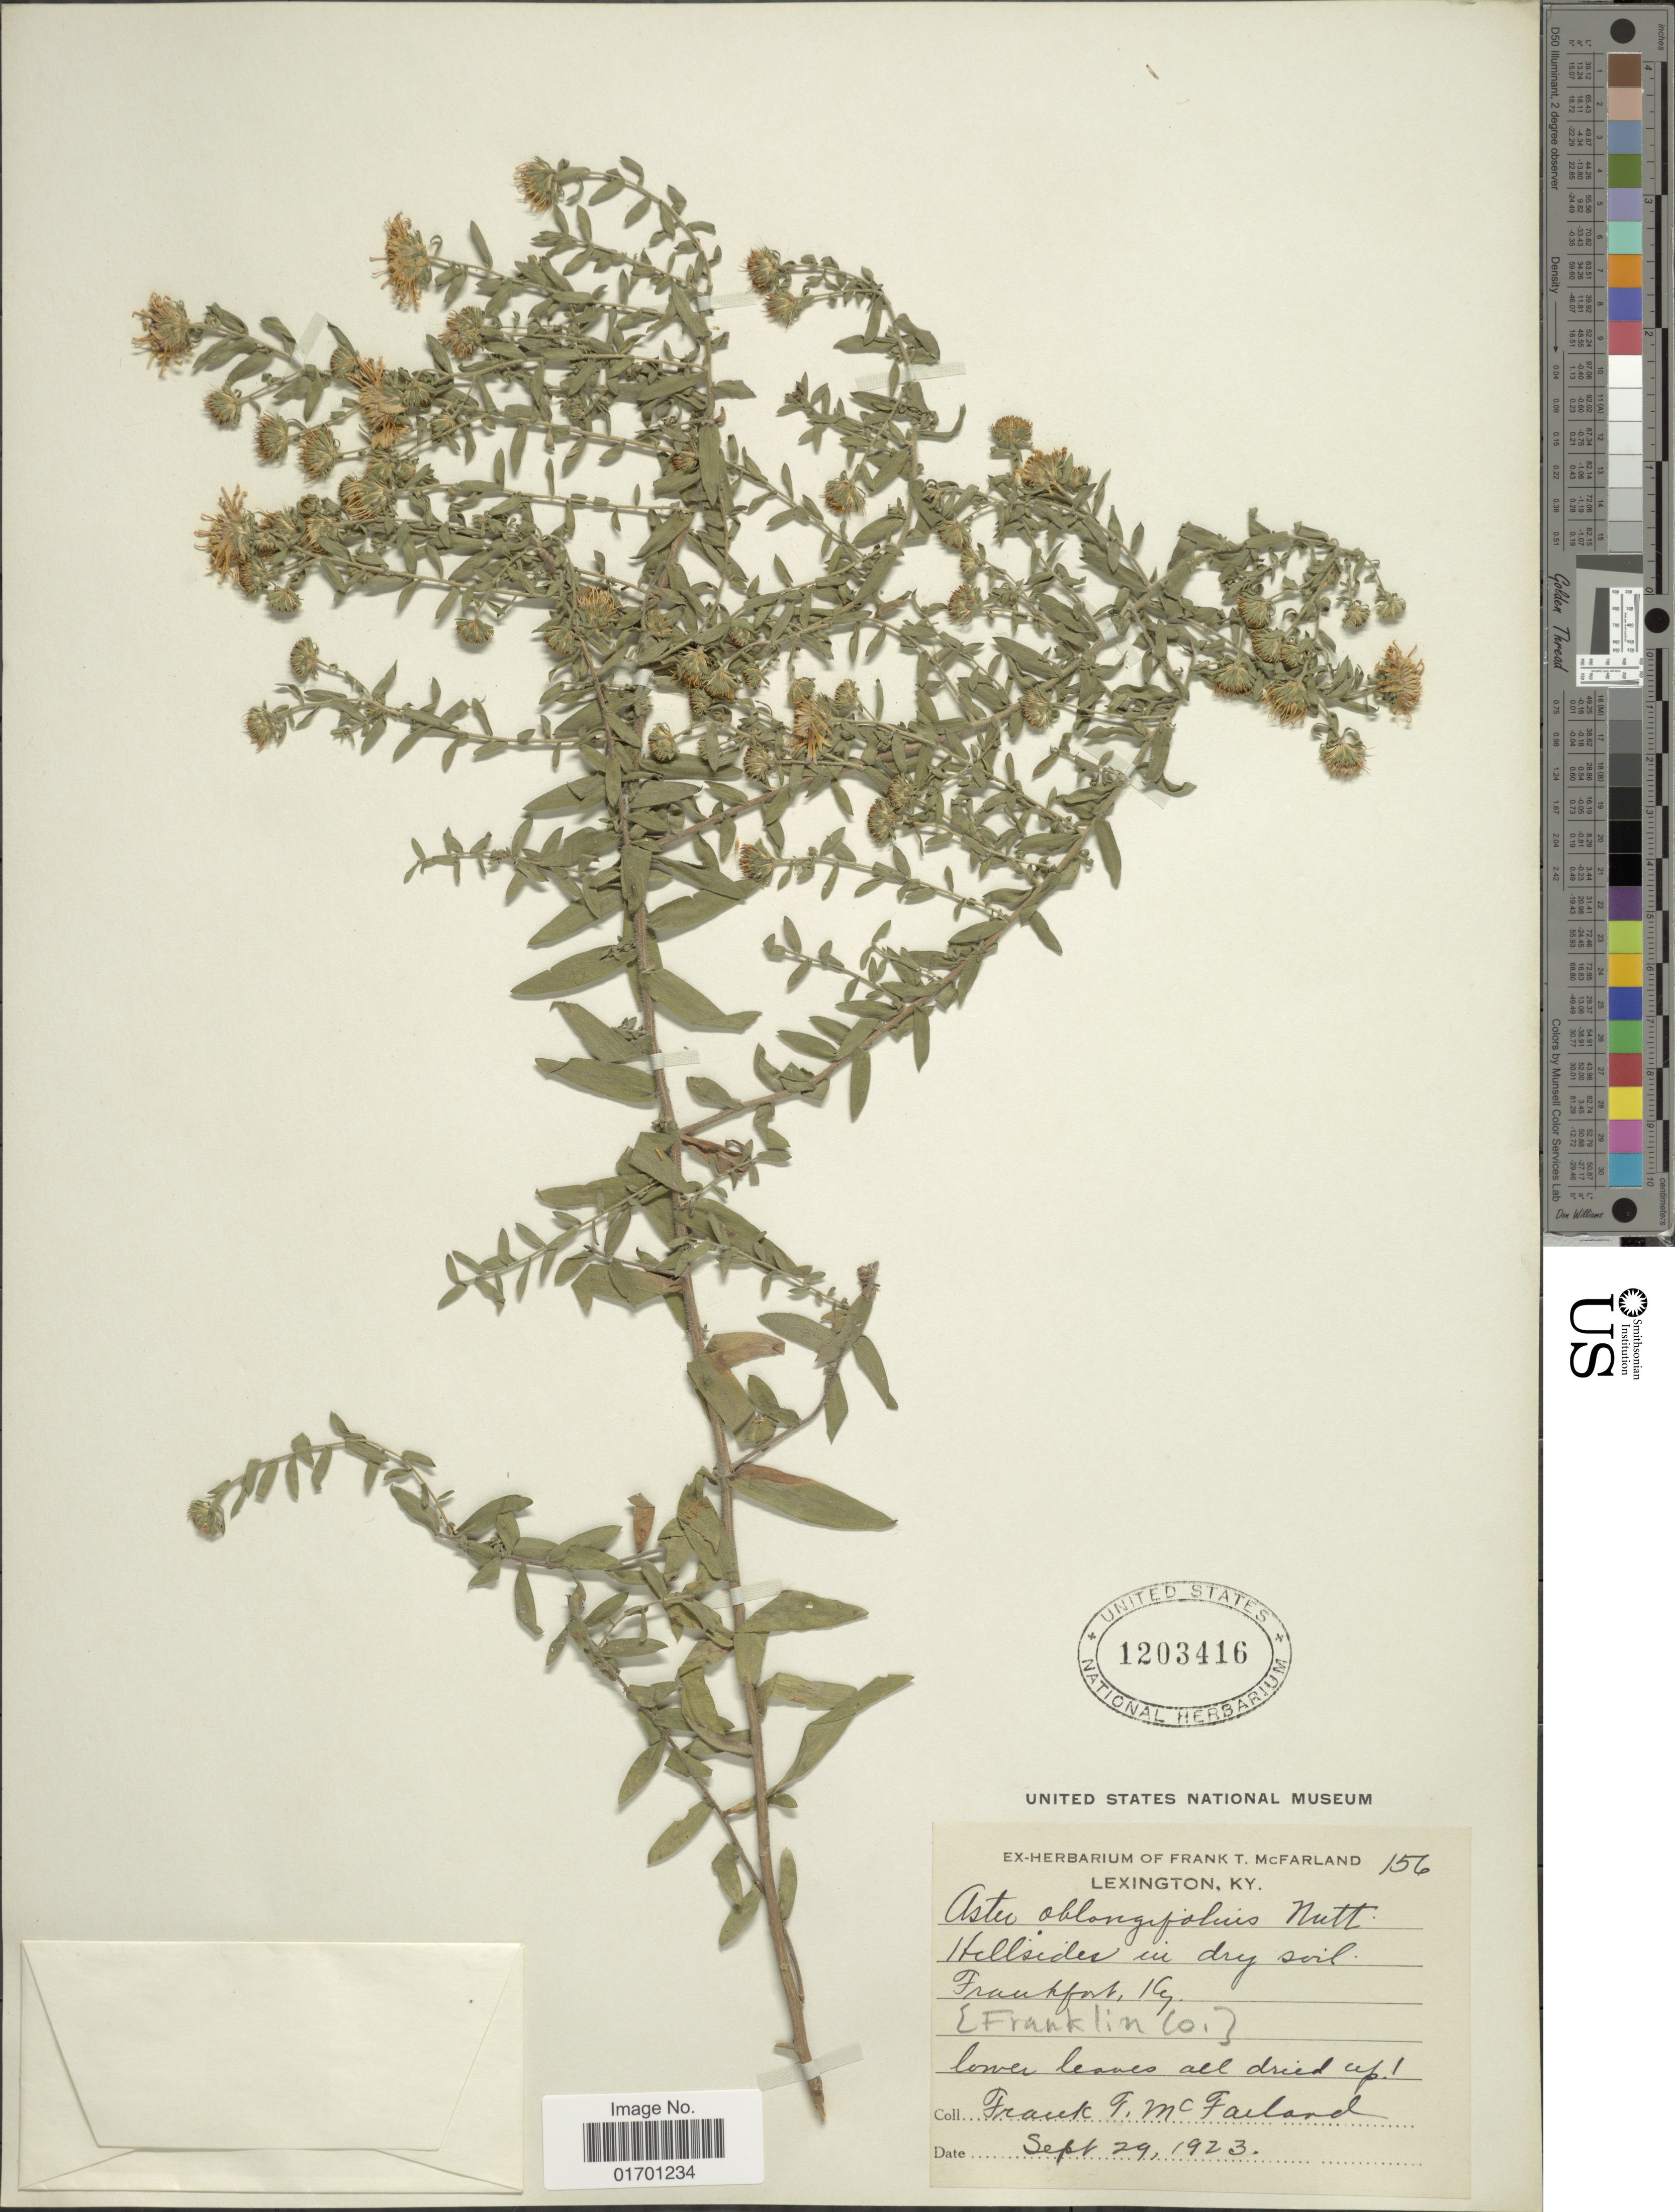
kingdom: Plantae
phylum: Tracheophyta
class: Magnoliopsida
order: Asterales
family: Asteraceae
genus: Symphyotrichum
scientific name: Symphyotrichum oblongifolium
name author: (Nutt.) G.L. Nesom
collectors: F. McFarland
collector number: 156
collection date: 1923-09-29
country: United States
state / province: Kentucky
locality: Hillside un dry soil, Franklin Co.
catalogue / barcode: US 1203416